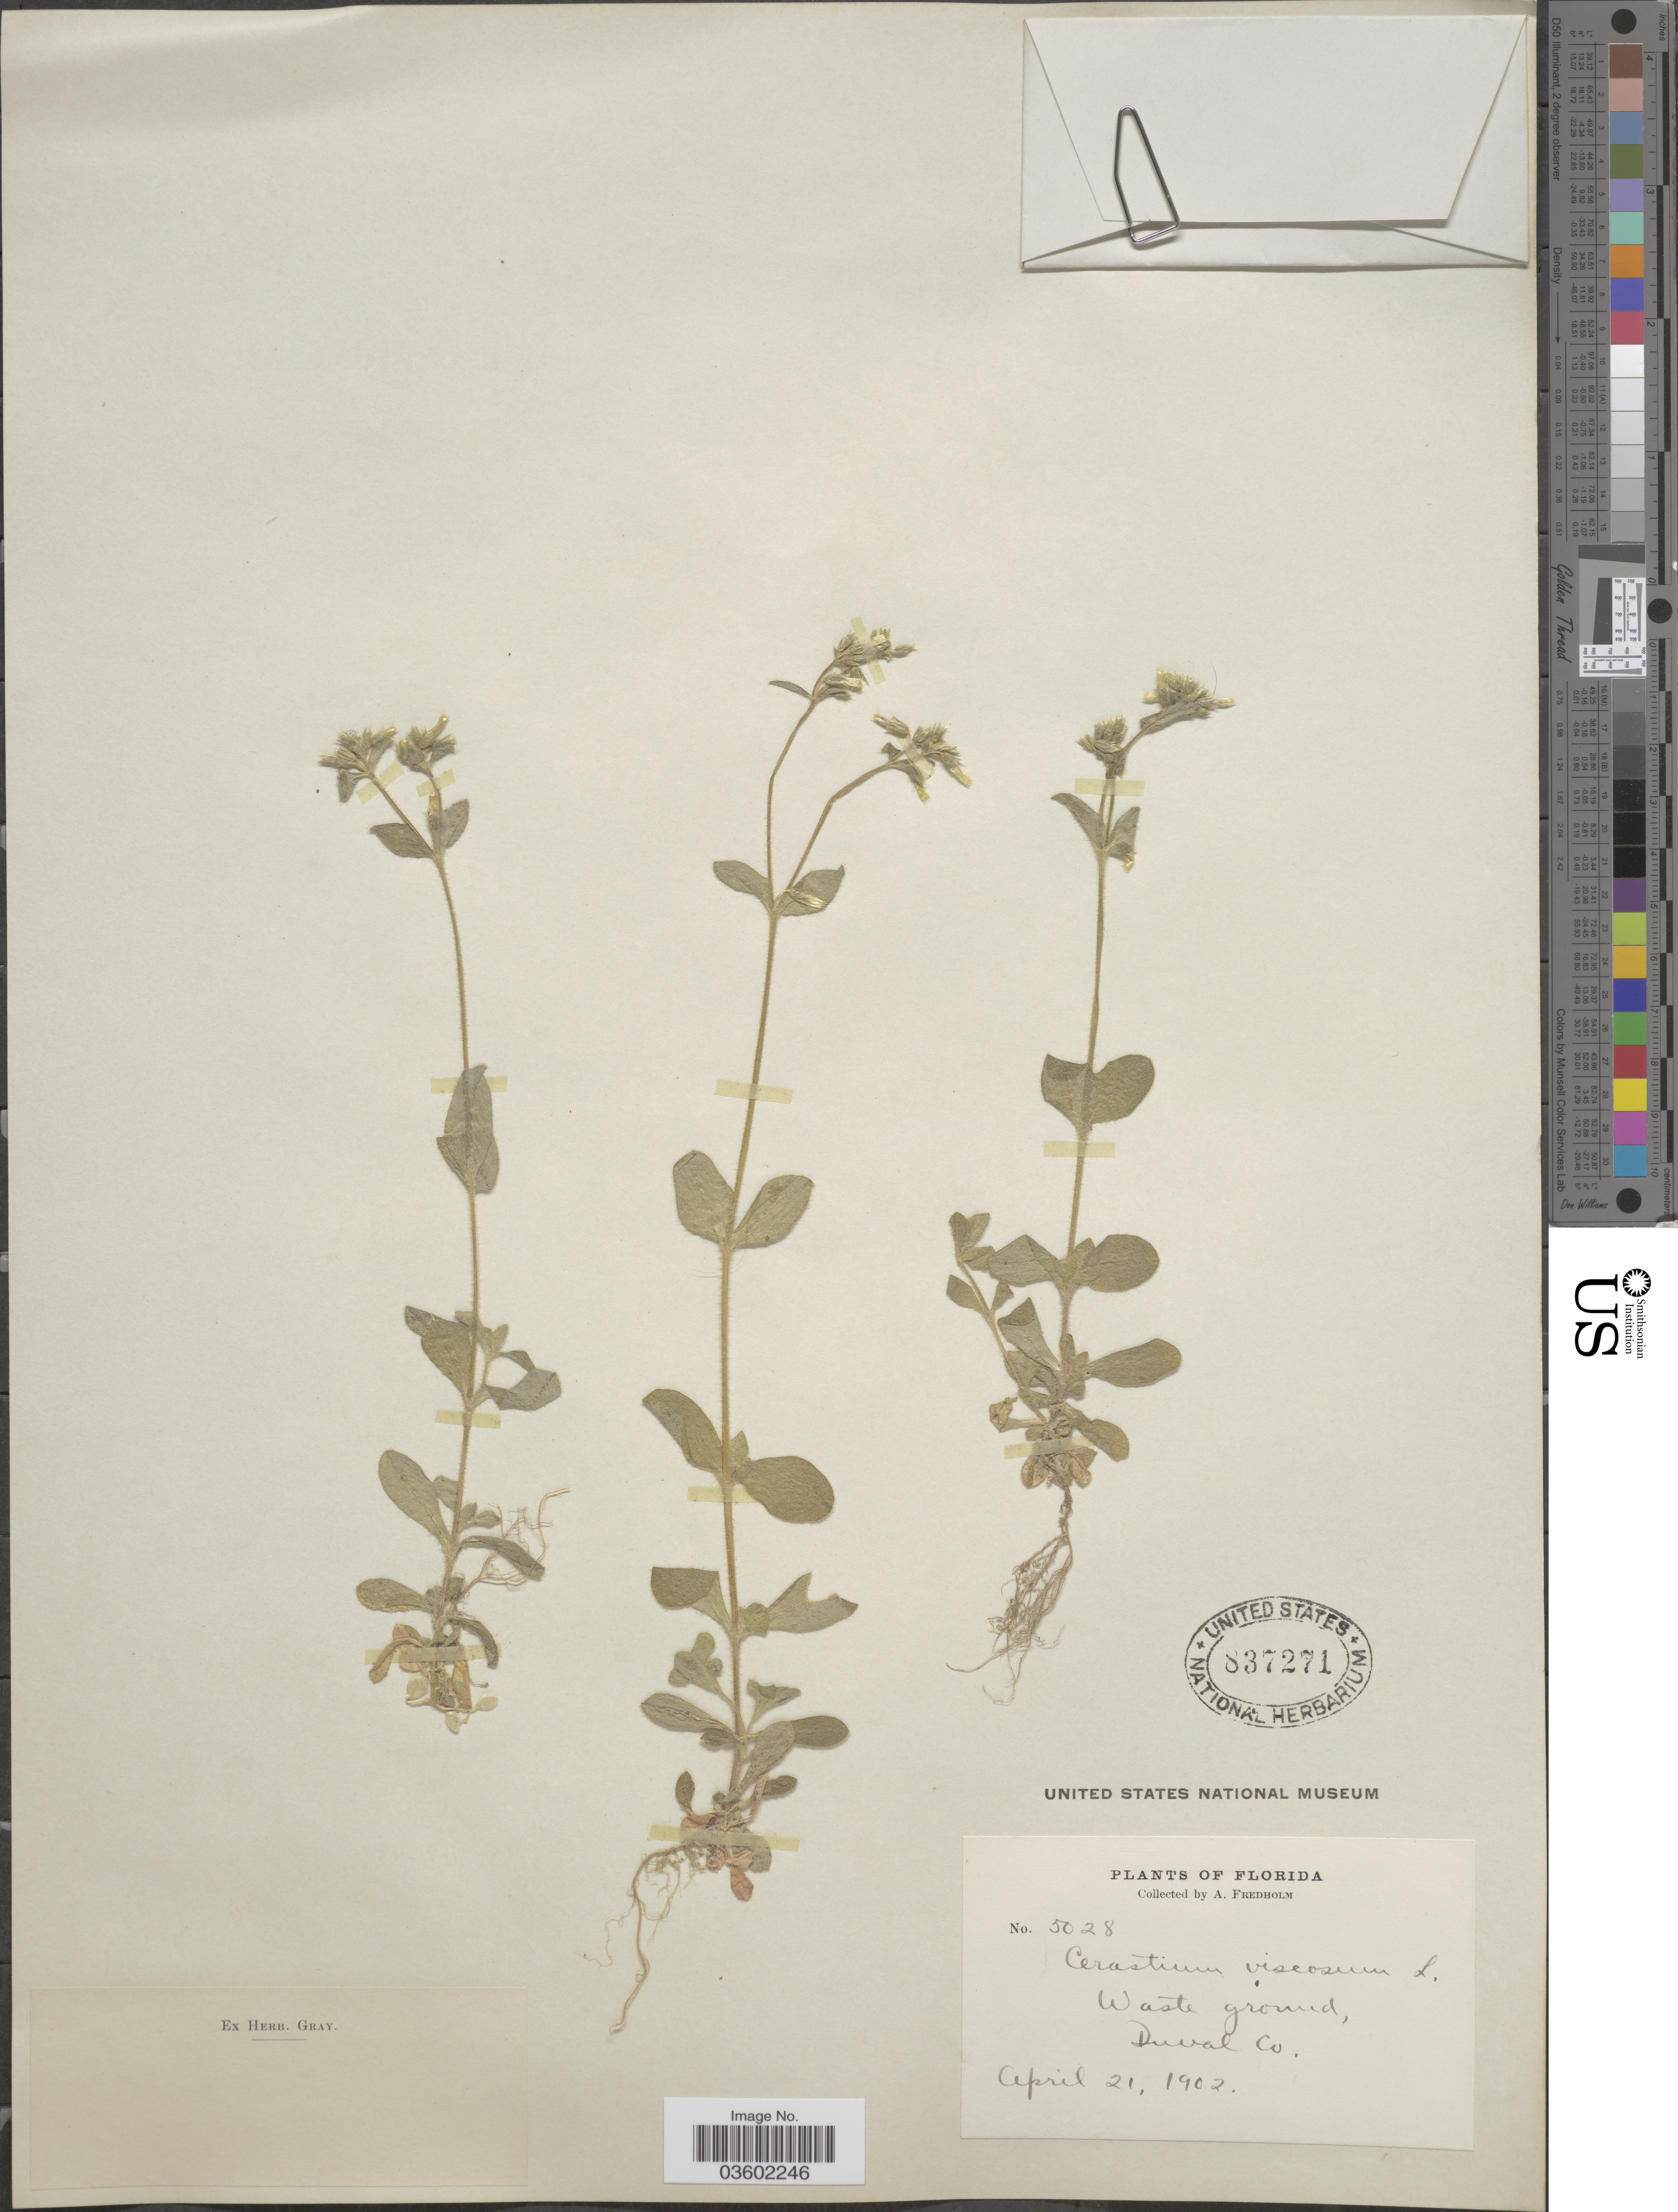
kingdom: Plantae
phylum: Tracheophyta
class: Magnoliopsida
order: Caryophyllales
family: Caryophyllaceae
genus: Cerastium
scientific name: Cerastium viscosum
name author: L.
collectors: A. Fredholm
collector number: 5028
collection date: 1902-04-21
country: United States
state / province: Florida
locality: Waste ground, Duval Co.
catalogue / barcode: US 837271